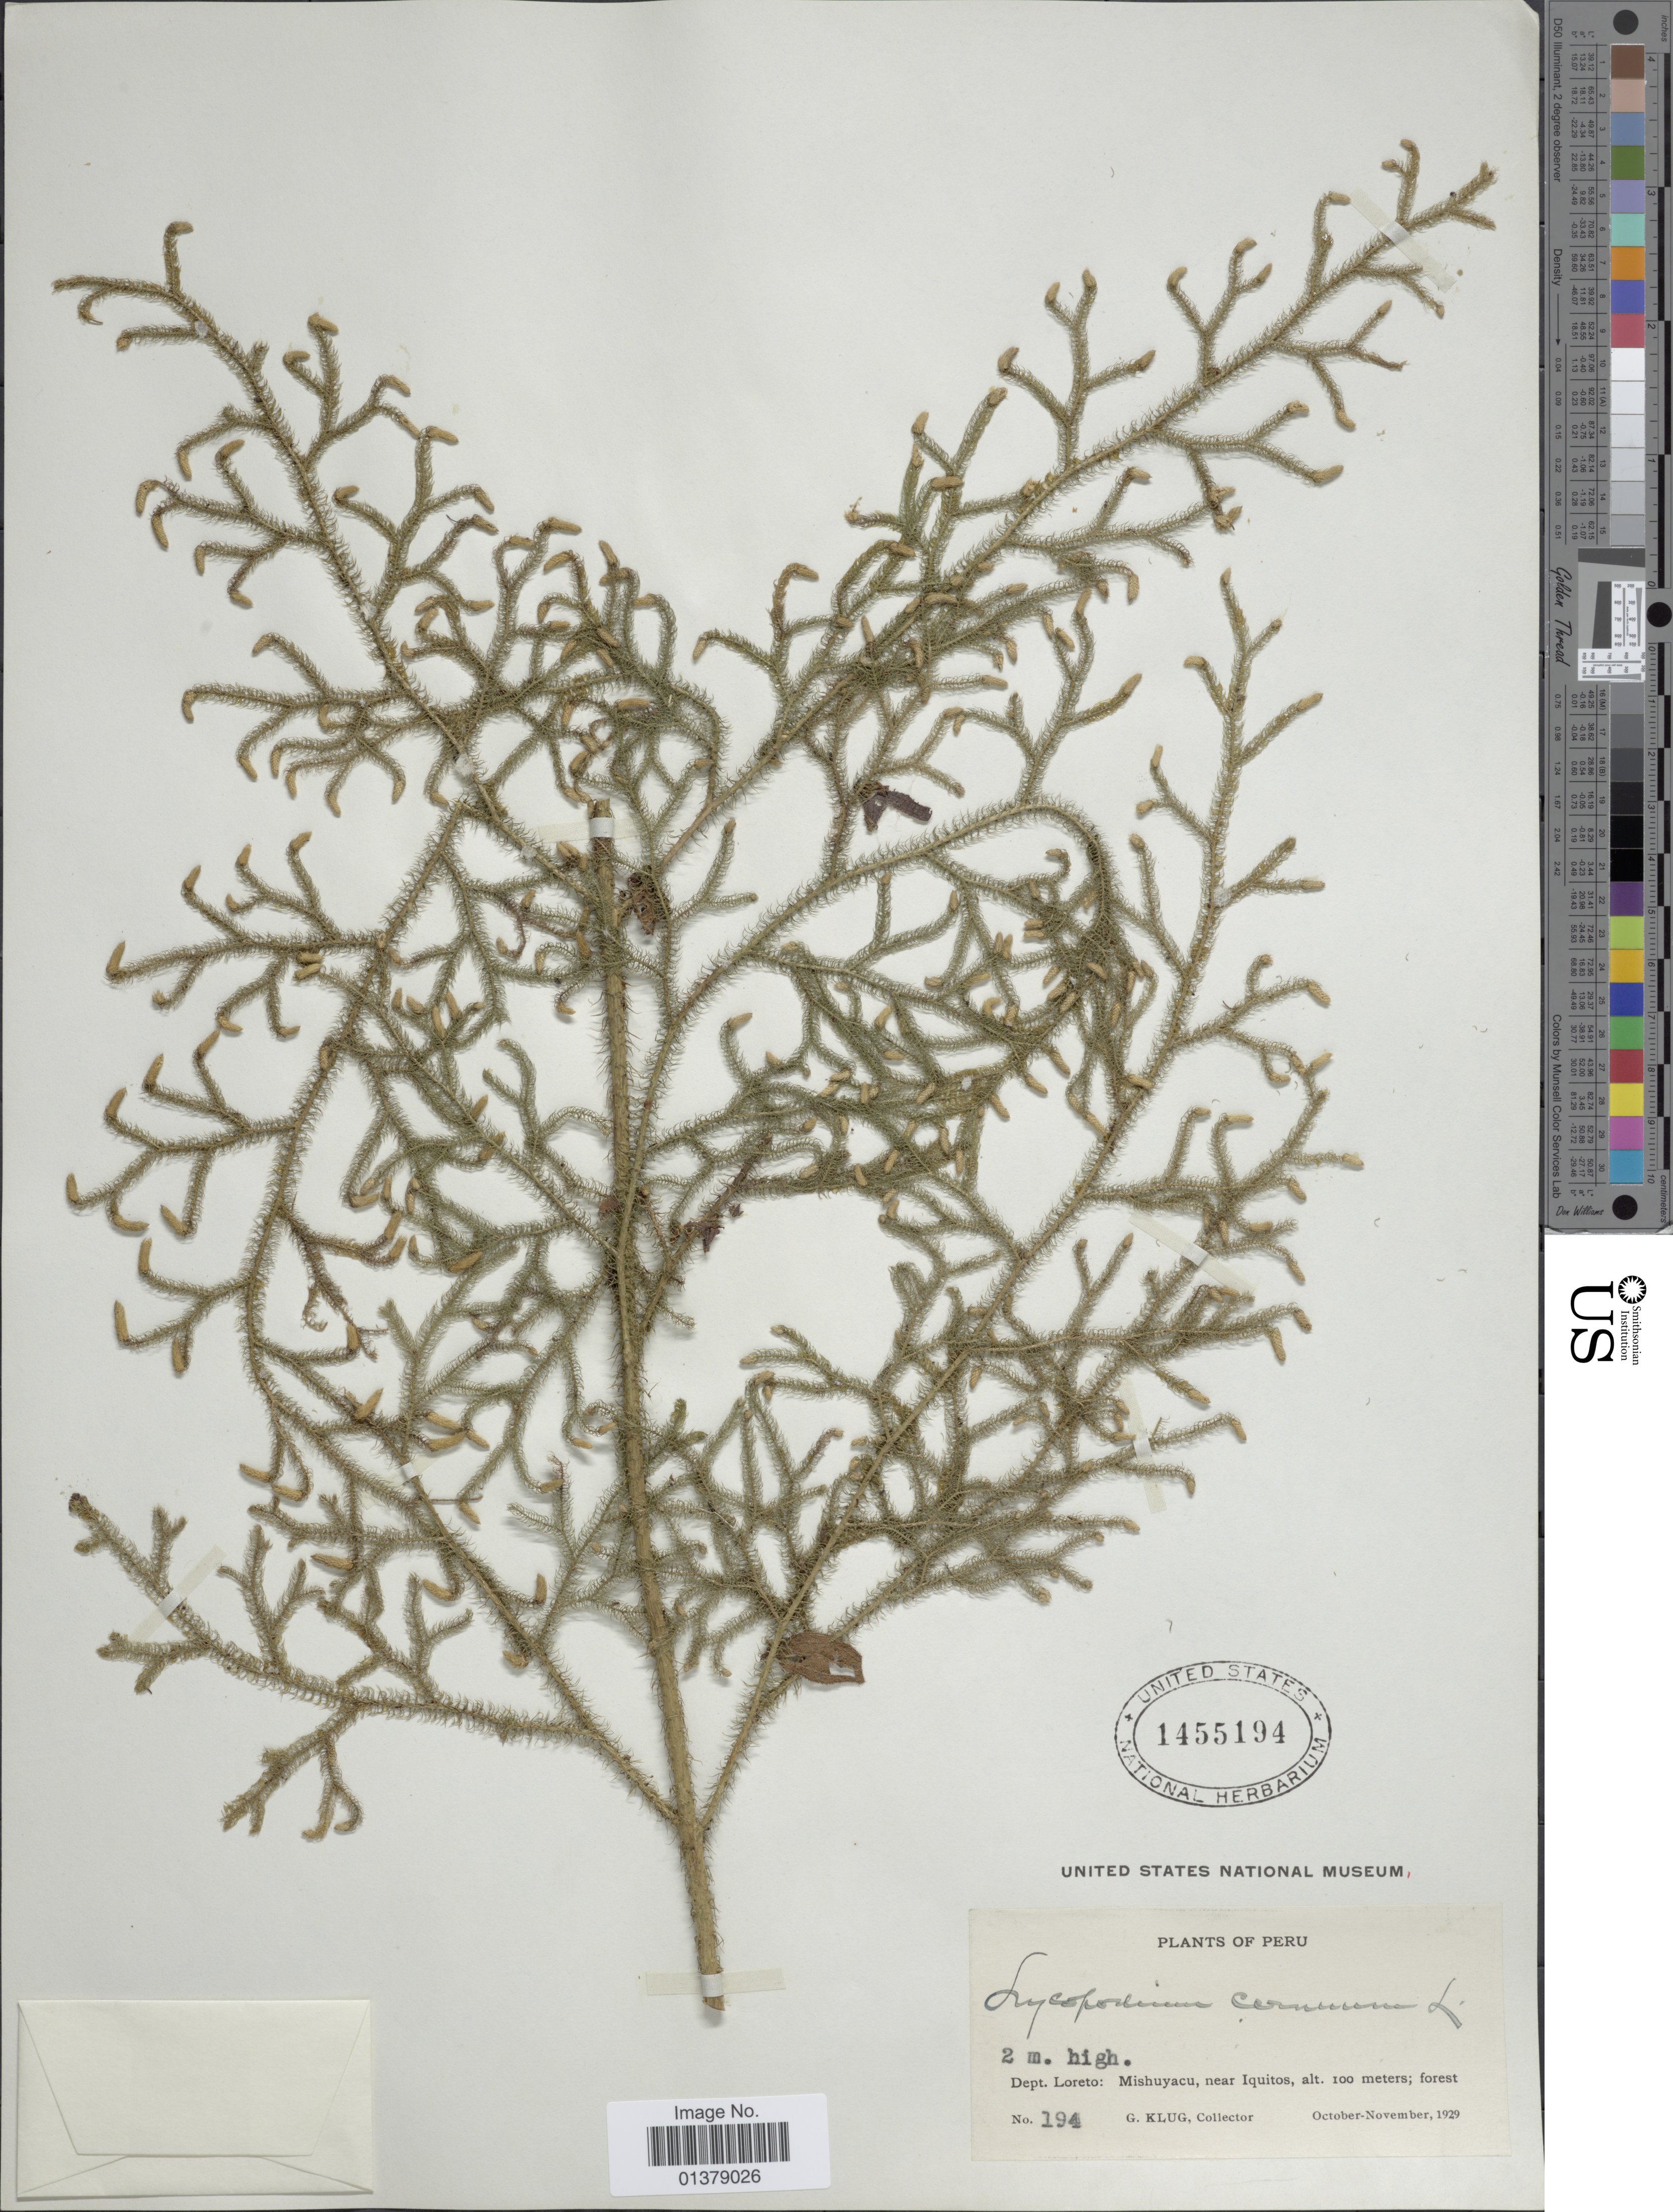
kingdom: Plantae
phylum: Tracheophyta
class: Lycopodiopsida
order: Lycopodiales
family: Lycopodiaceae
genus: Palhinhaea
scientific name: Palhinhaea cernua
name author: (L.) Vasc. & Franco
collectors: G. Klug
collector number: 194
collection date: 1929-10/1929-11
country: Peru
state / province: Loreto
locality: Mishuyacu, near Iquitos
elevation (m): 100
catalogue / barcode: US 1455194